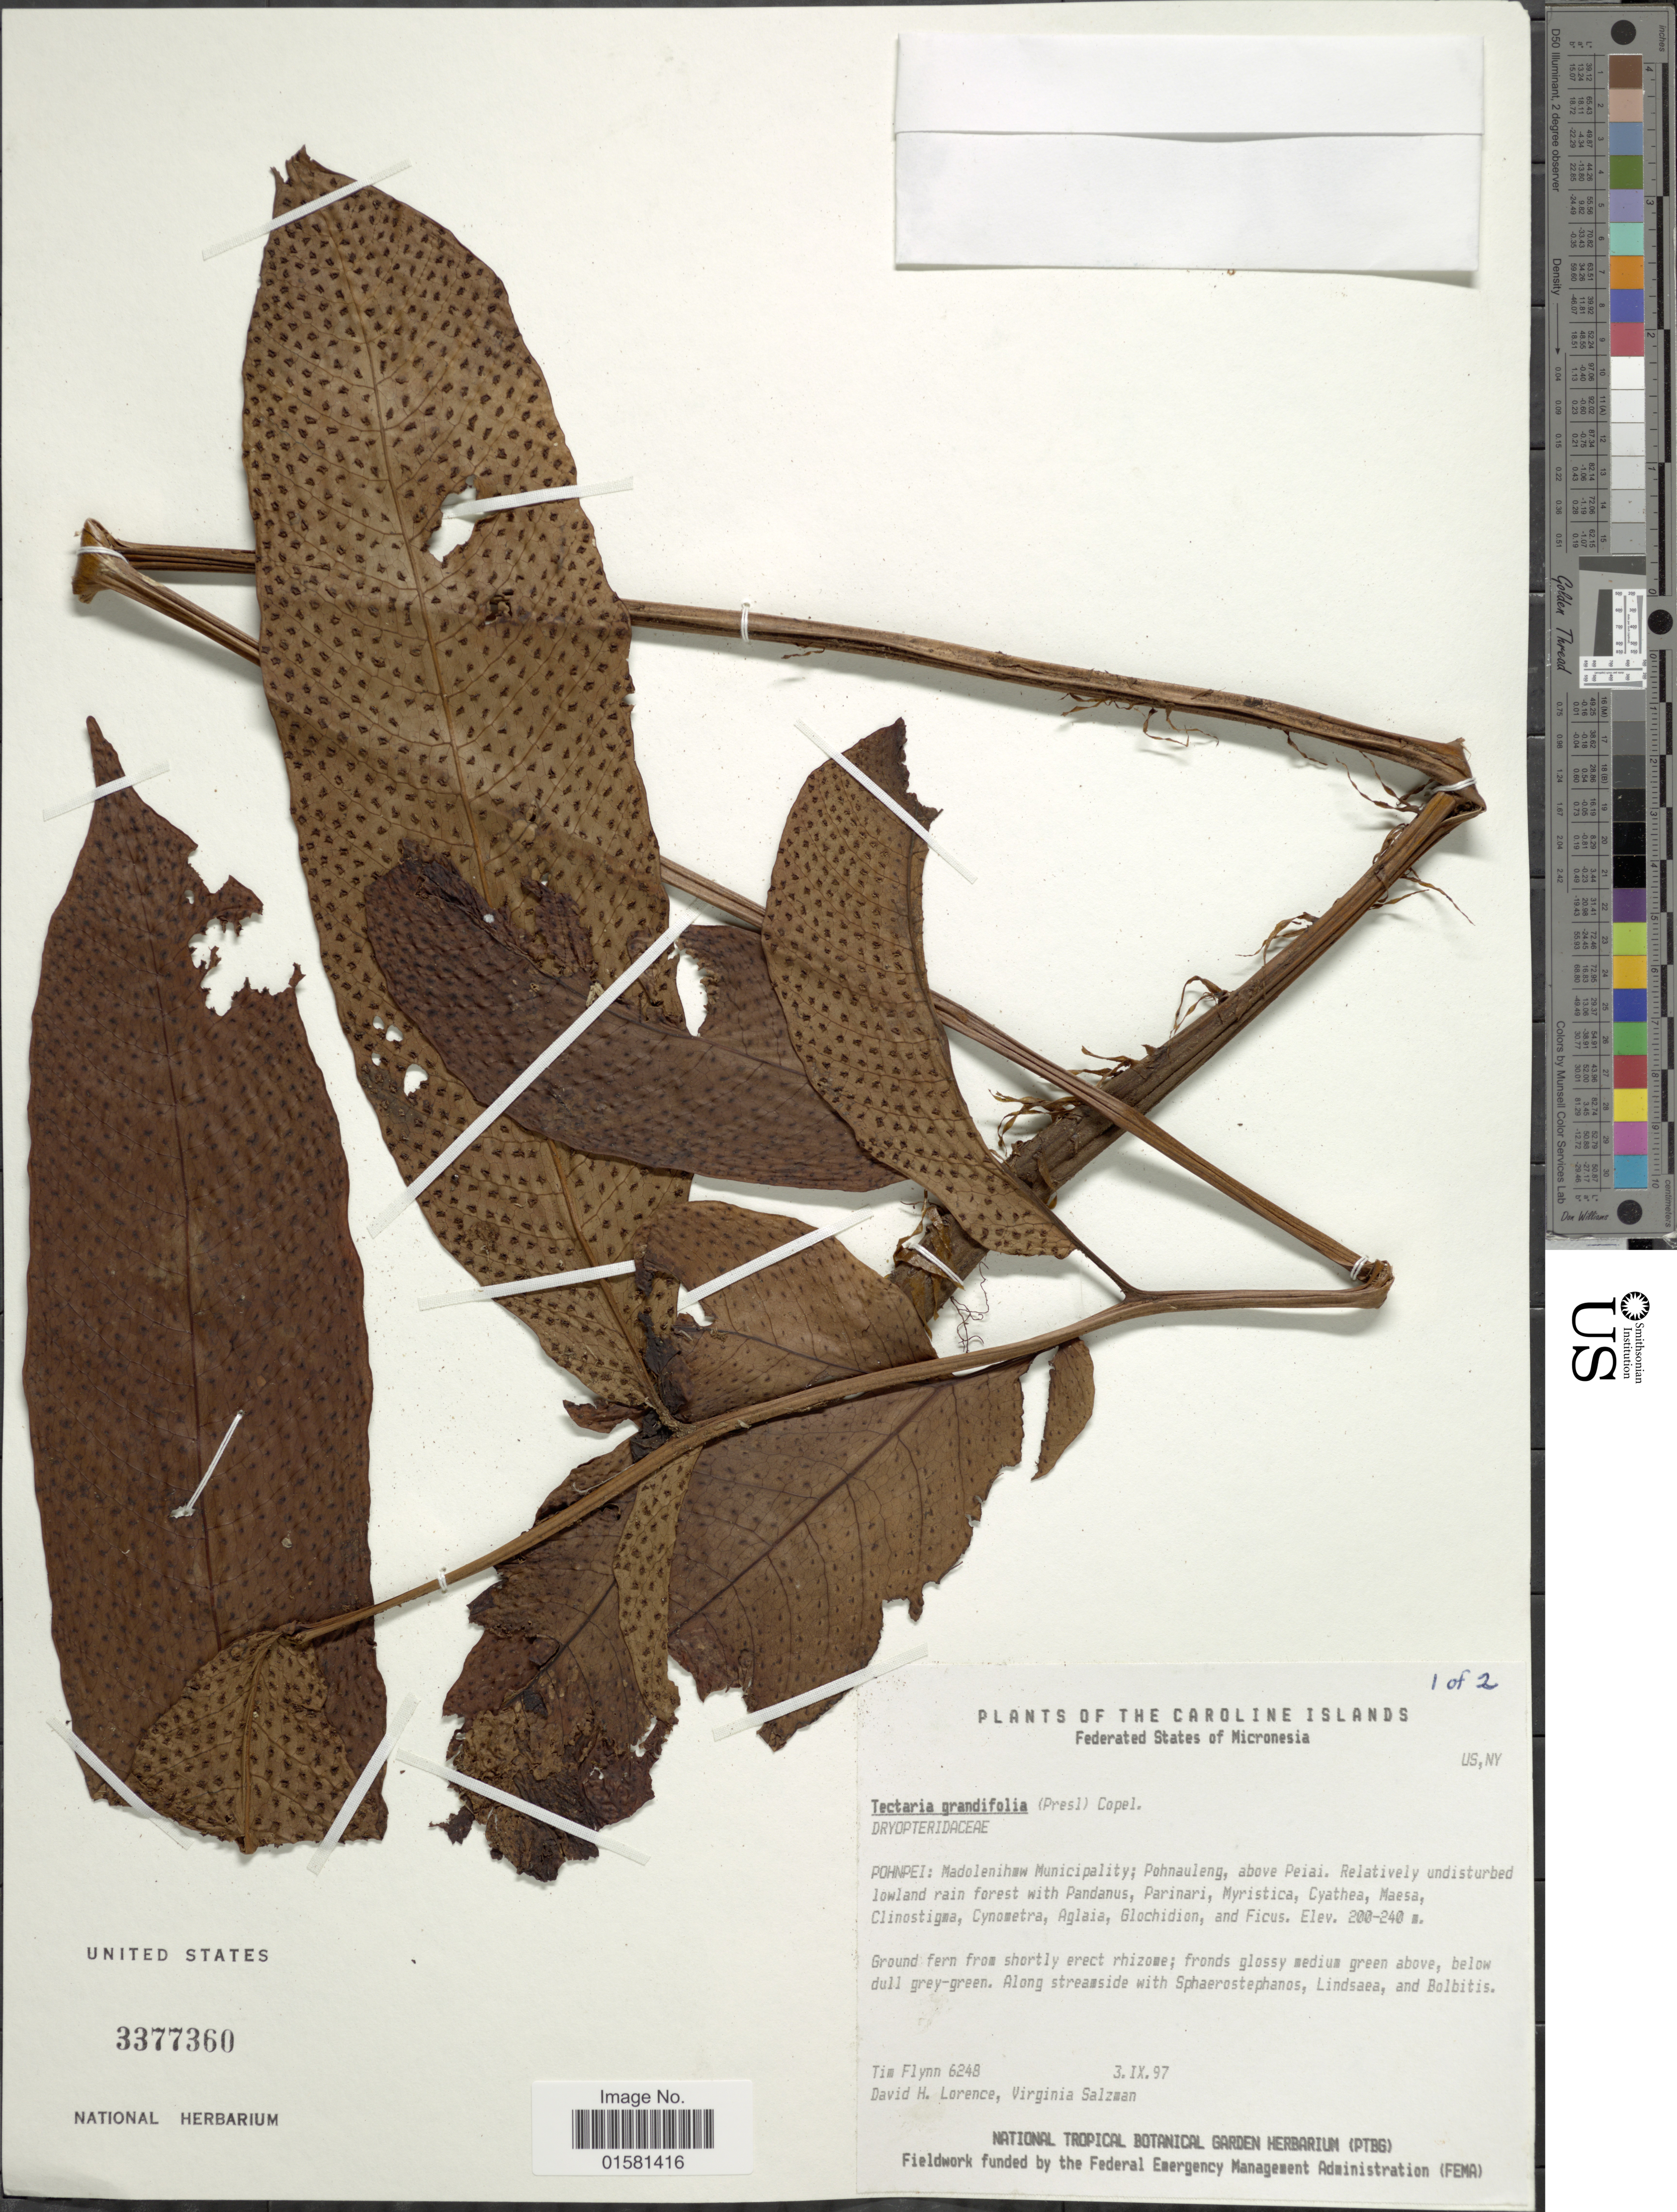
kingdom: Plantae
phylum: Tracheophyta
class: Polypodiopsida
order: Polypodiales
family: Tectariaceae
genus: Tectaria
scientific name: Tectaria grandifolia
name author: (C. Presl) Copel.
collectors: T. W. Flynn, D. Lorence & V. Salzman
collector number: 6248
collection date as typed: Transcribed d/m/y: 3/9/97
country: Micronesia, Federated States of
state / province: Pohnpei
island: Pohnpei [Ponape]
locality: Caroline Islands, Pohnpei: Madolenihaw Municpality; Pohnauleng, above Peiai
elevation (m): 200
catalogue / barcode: US 3377360